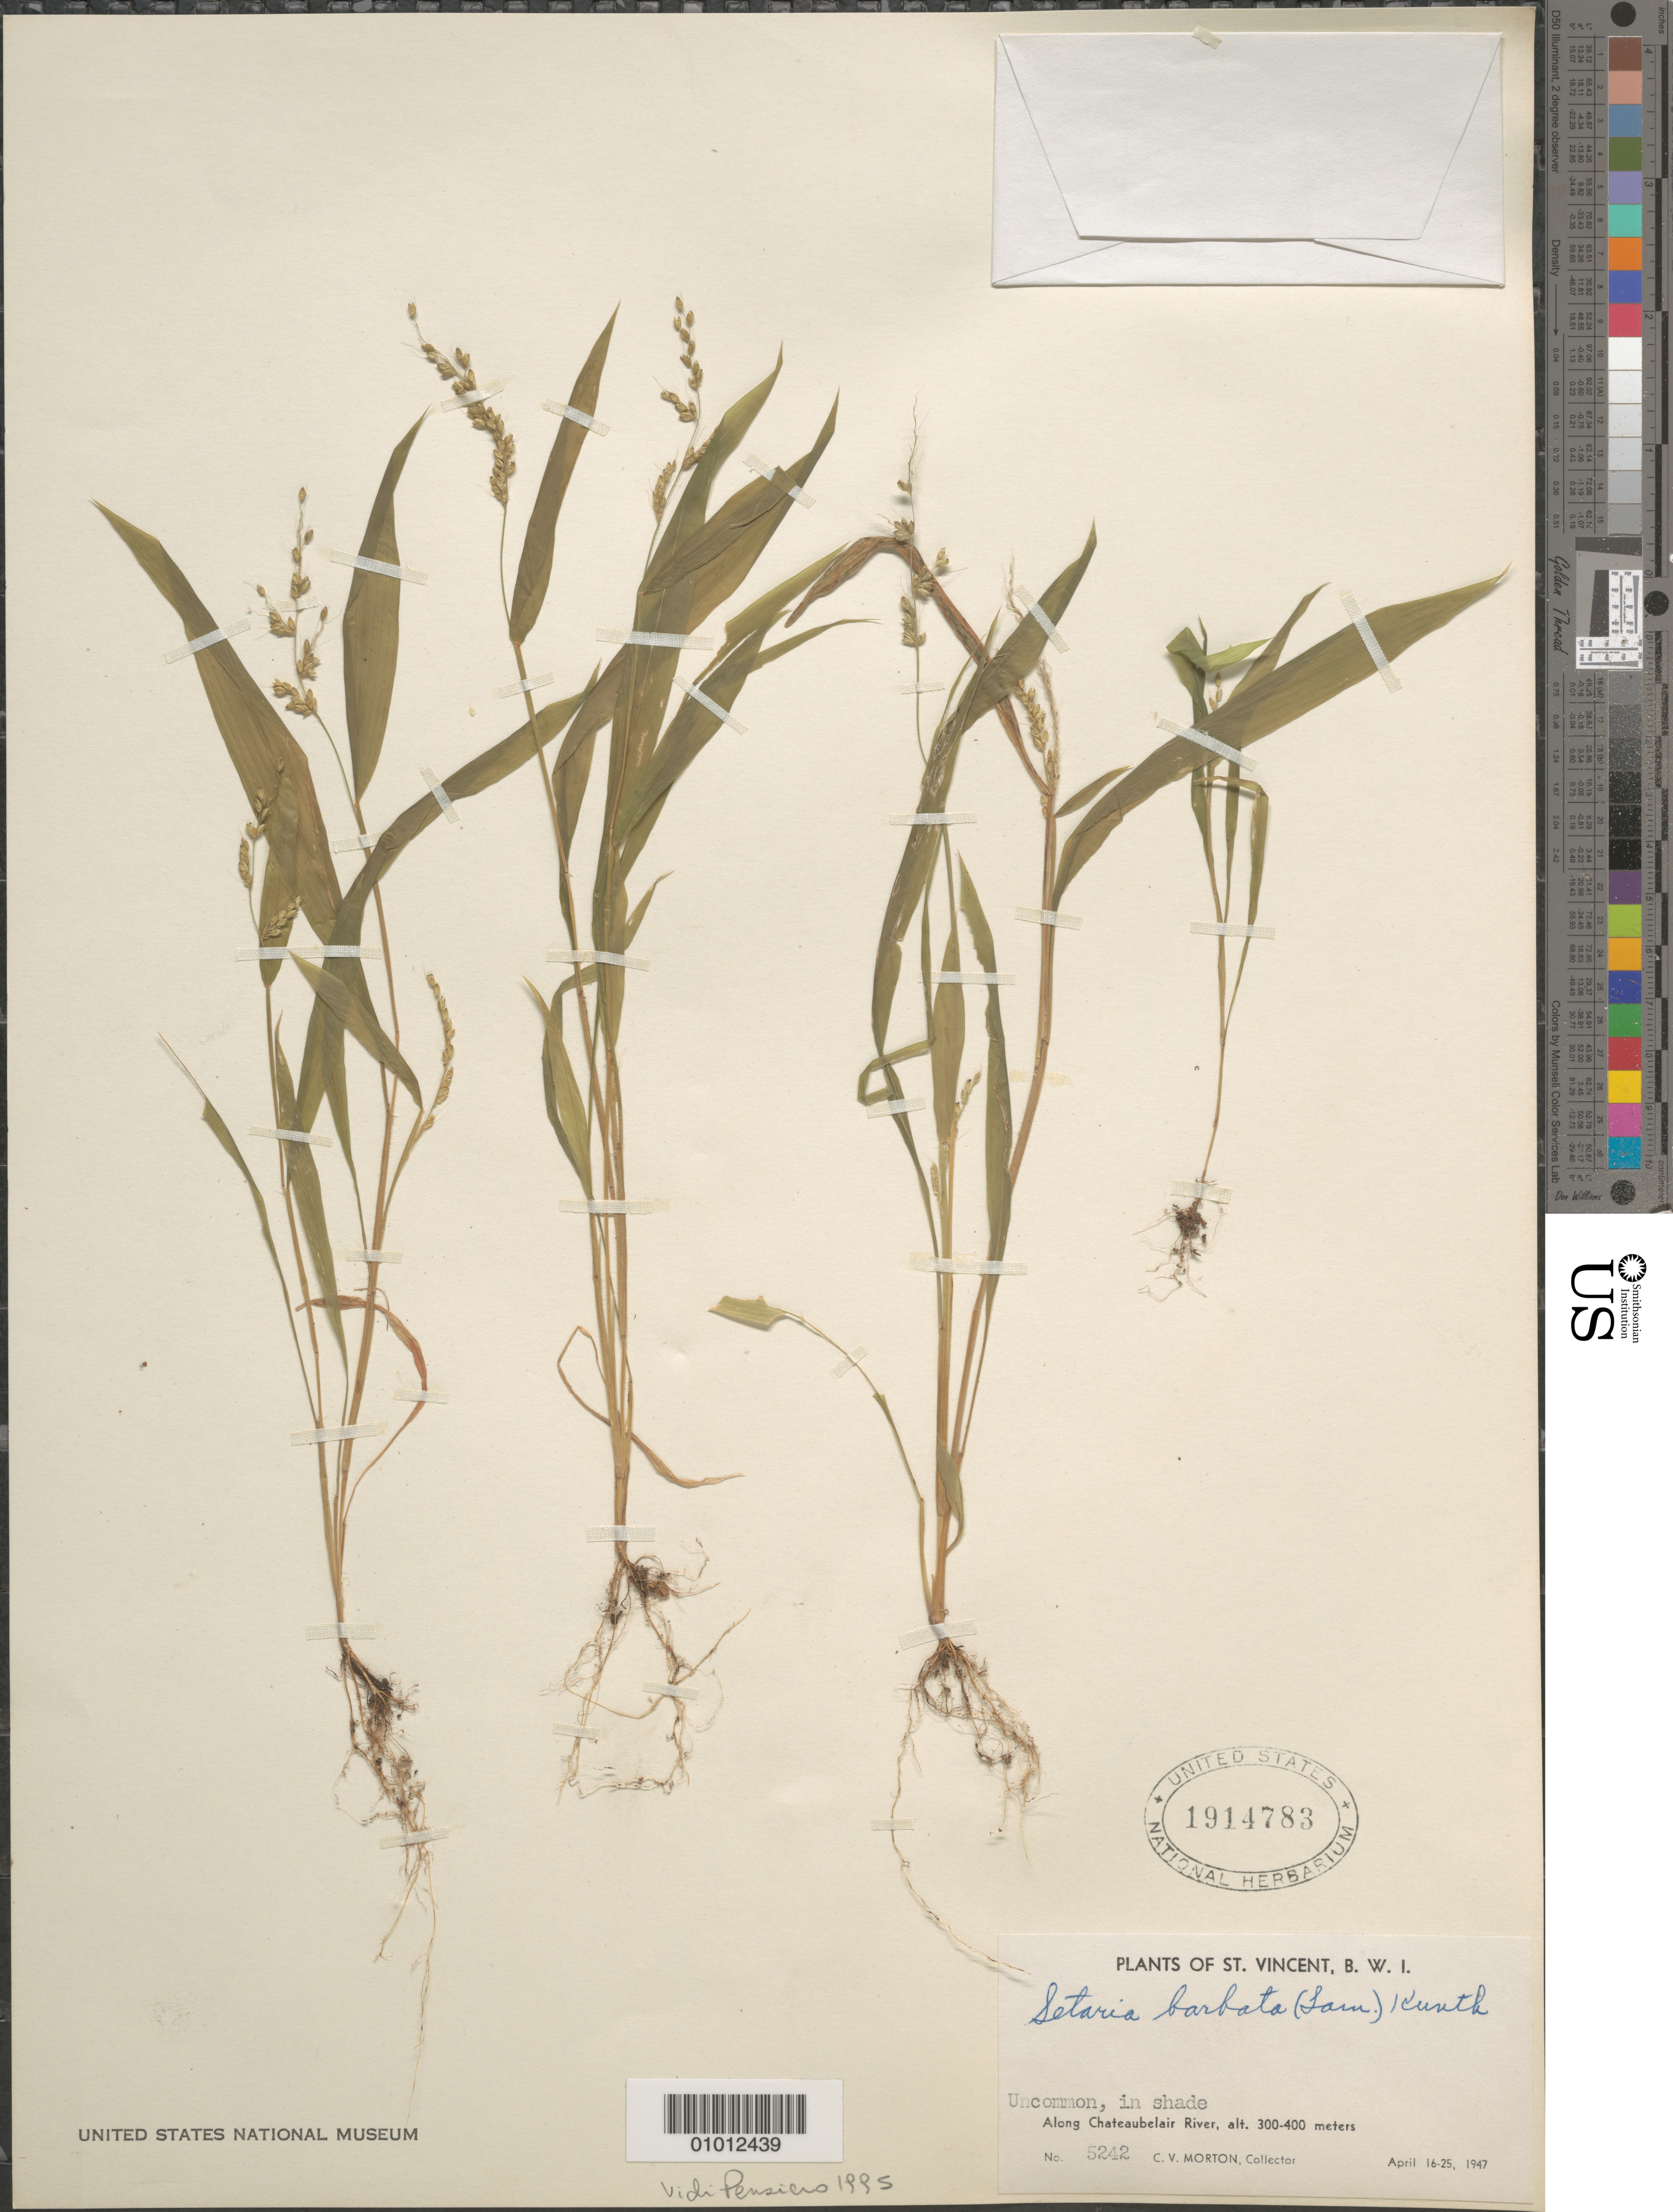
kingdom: Plantae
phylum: Tracheophyta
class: Liliopsida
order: Poales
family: Poaceae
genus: Setaria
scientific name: Setaria barbata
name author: (Lam.) Kunth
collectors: C. V. Morton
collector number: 5242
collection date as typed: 16 Apr 1947 to 25 Apr 1947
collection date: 1947-04-16/1947-04-25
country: St. Vincent - Grenadines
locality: Along Chateaubelair River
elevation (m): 300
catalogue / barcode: US 1914783